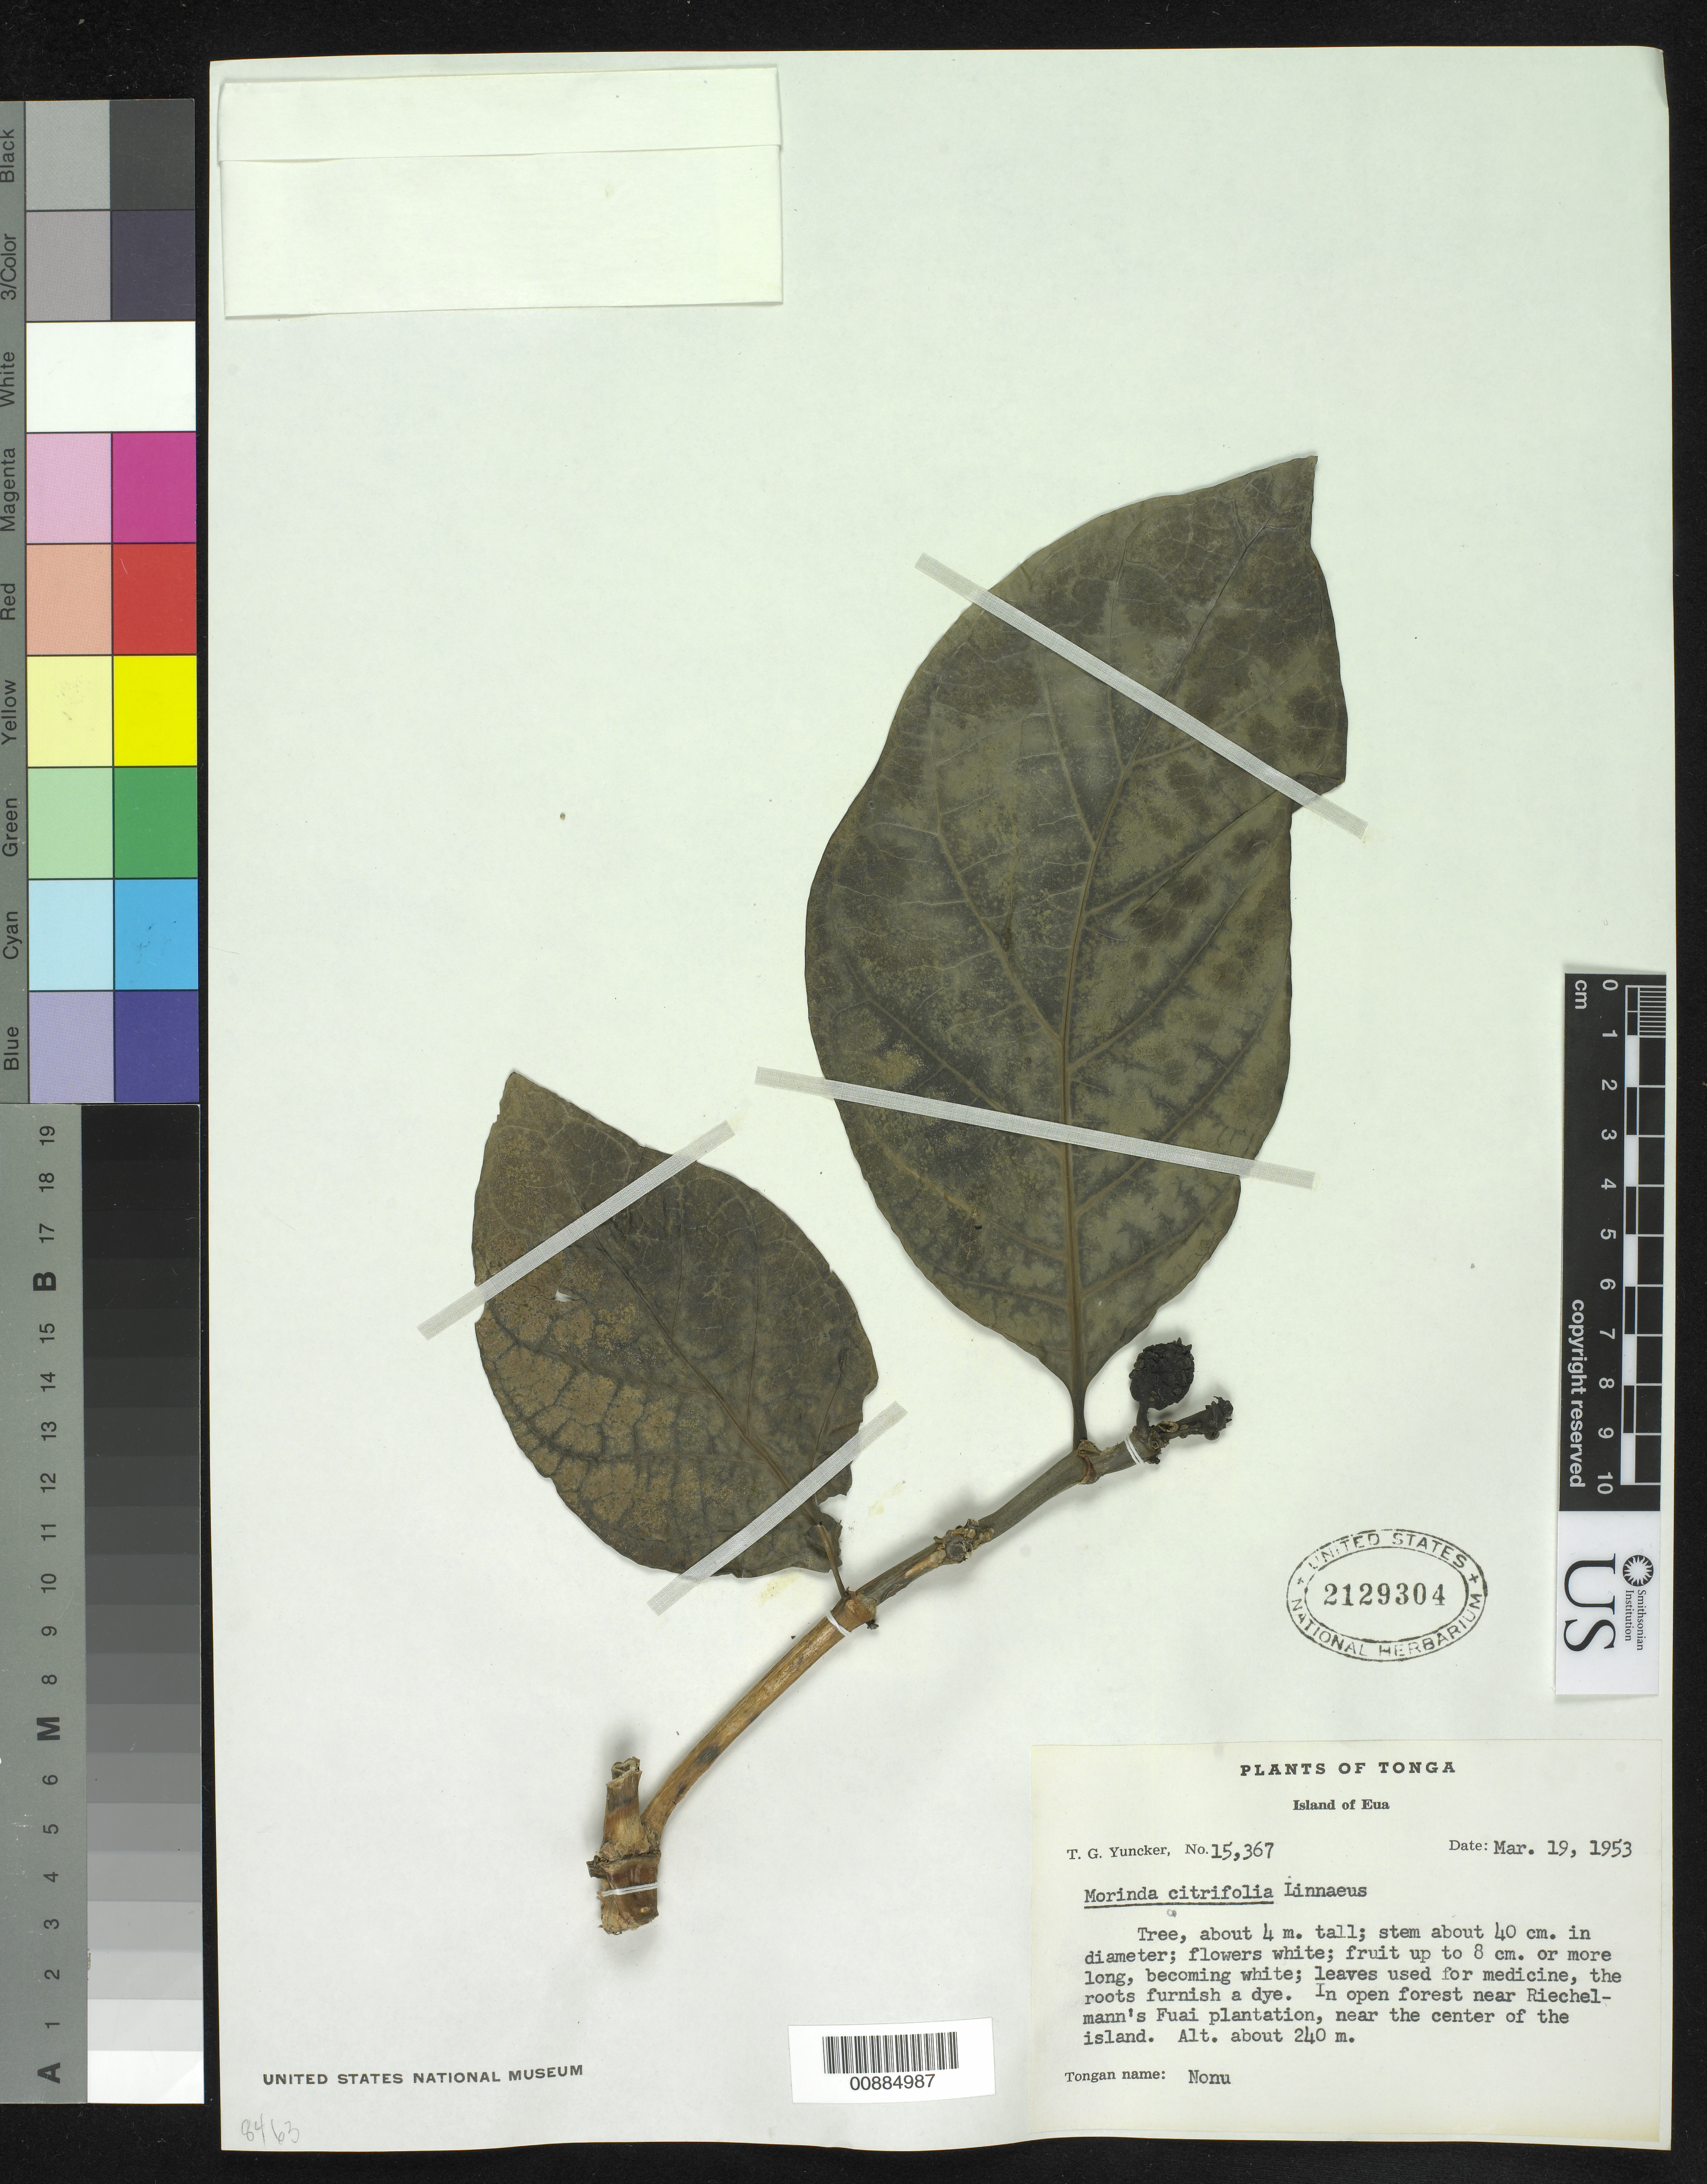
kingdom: Plantae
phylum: Tracheophyta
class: Magnoliopsida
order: Gentianales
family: Rubiaceae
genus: Morinda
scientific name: Morinda citrifolia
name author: L.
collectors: T. G. Yuncker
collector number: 15367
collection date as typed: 19 Mar 1953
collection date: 1953-03-19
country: Tonga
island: Eua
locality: Near center of the island near Riechelmann's Fuai plantation.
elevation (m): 240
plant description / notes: Copied to EBDCS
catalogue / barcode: US 2129304